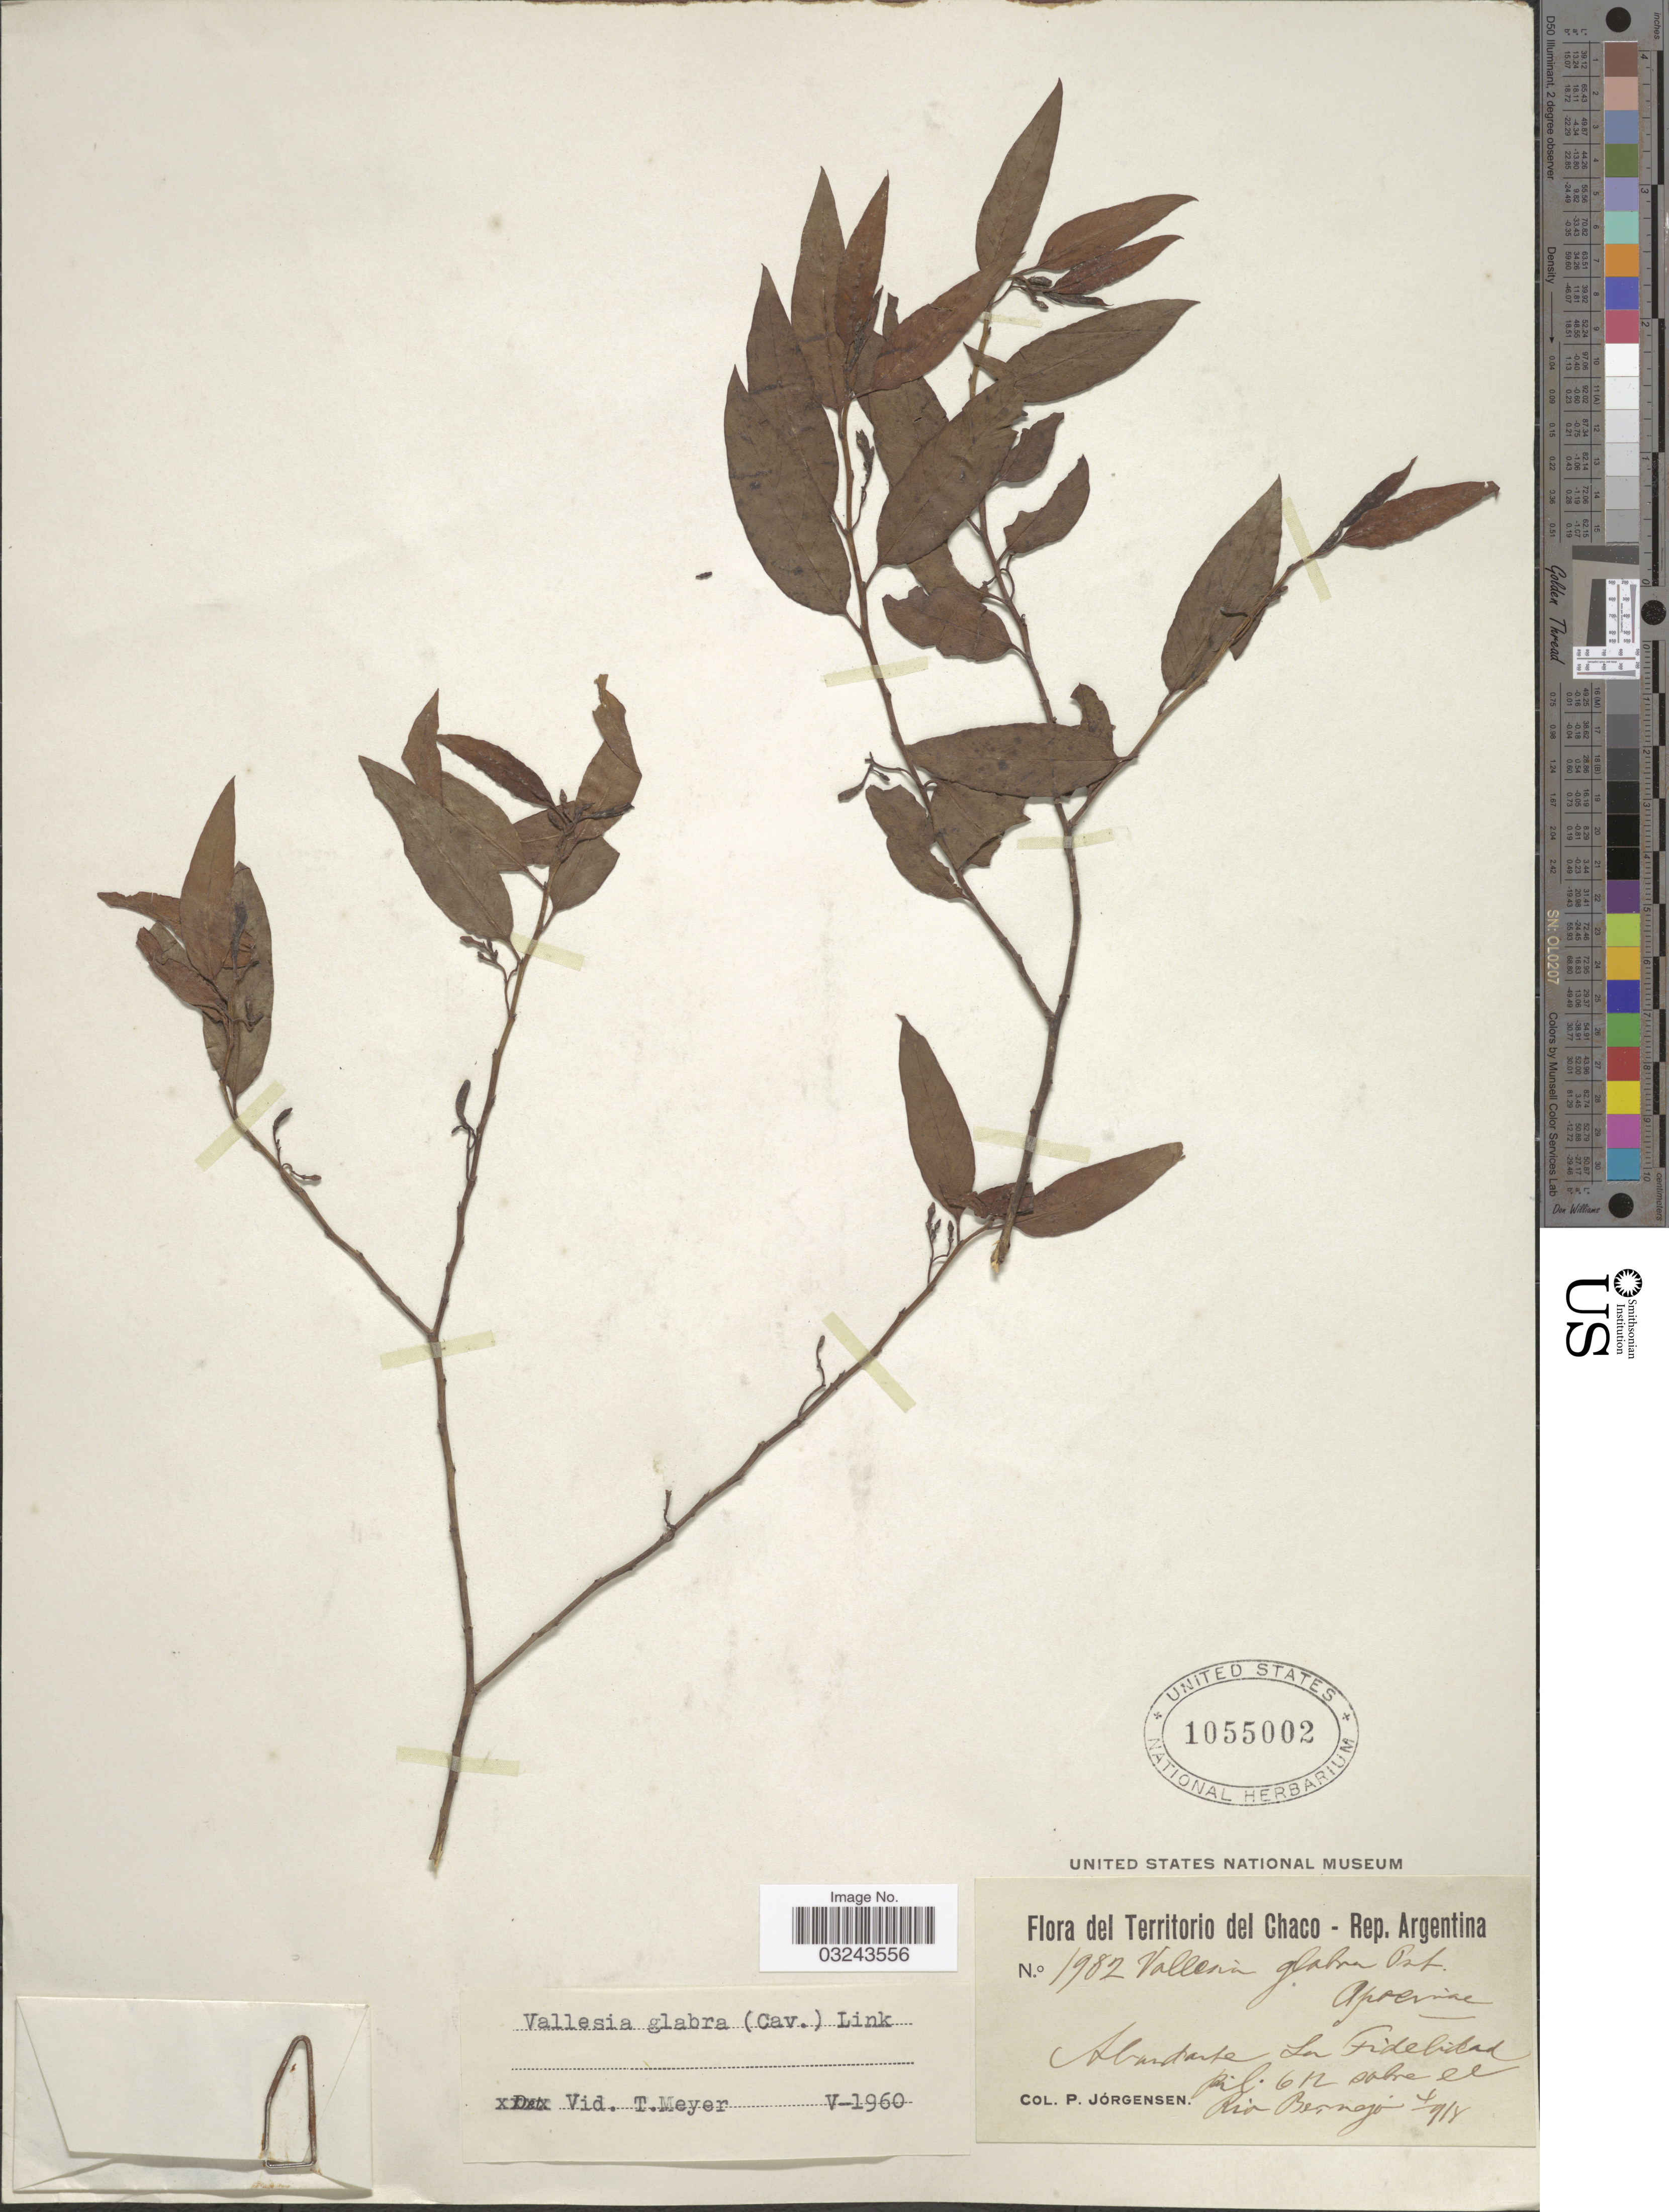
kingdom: Plantae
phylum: Tracheophyta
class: Magnoliopsida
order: Gentianales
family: Apocynaceae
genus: Vallesia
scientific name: Vallesia glabra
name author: (Cav.) Link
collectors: P. Jörgensen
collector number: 1982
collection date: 1918-04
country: Argentina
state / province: Chaco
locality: Territorio del Chaco - Rep. Argentina, Abandante La Fidelidad, kil. 612 sobre el Rio Bermejo.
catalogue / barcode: US 1055002